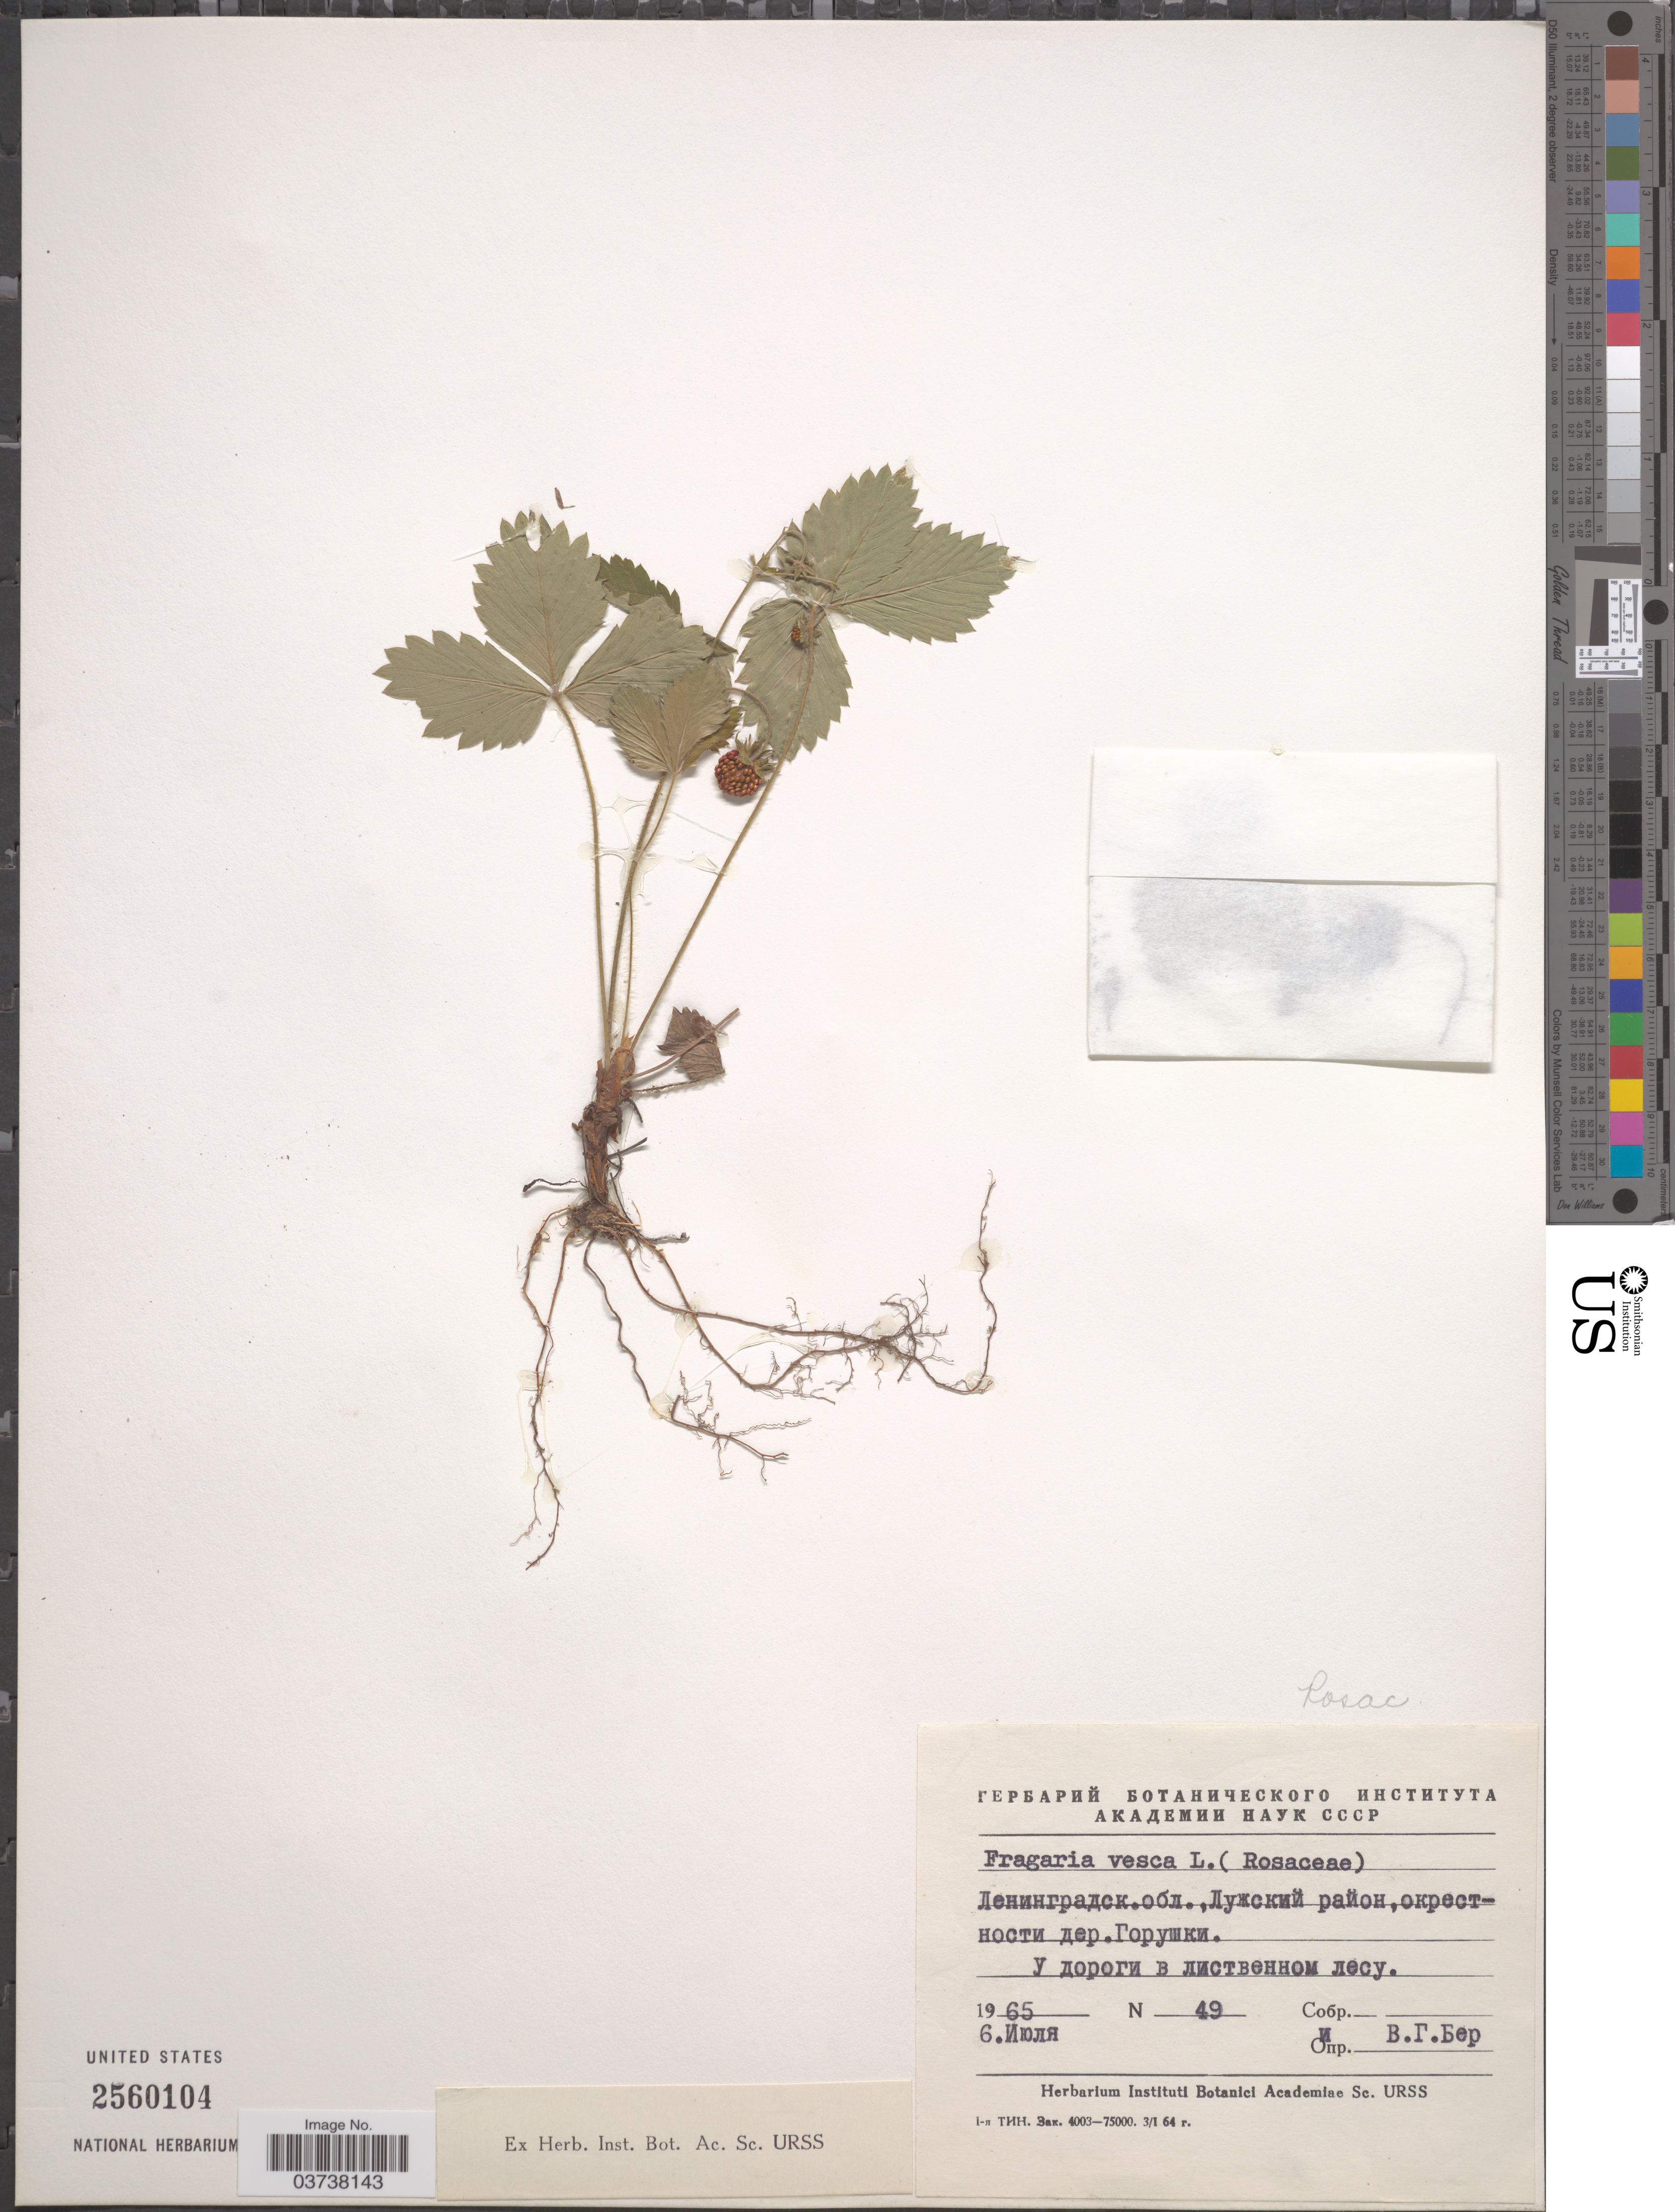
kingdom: Plantae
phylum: Tracheophyta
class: Magnoliopsida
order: Rosales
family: Rosaceae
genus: Fragaria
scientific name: Fragaria vesca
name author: L.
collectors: V. Ber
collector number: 49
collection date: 1965-07-06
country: Russian Federation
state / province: Leningrad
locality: Vicinity of village of Gorushka.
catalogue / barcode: US 2560104